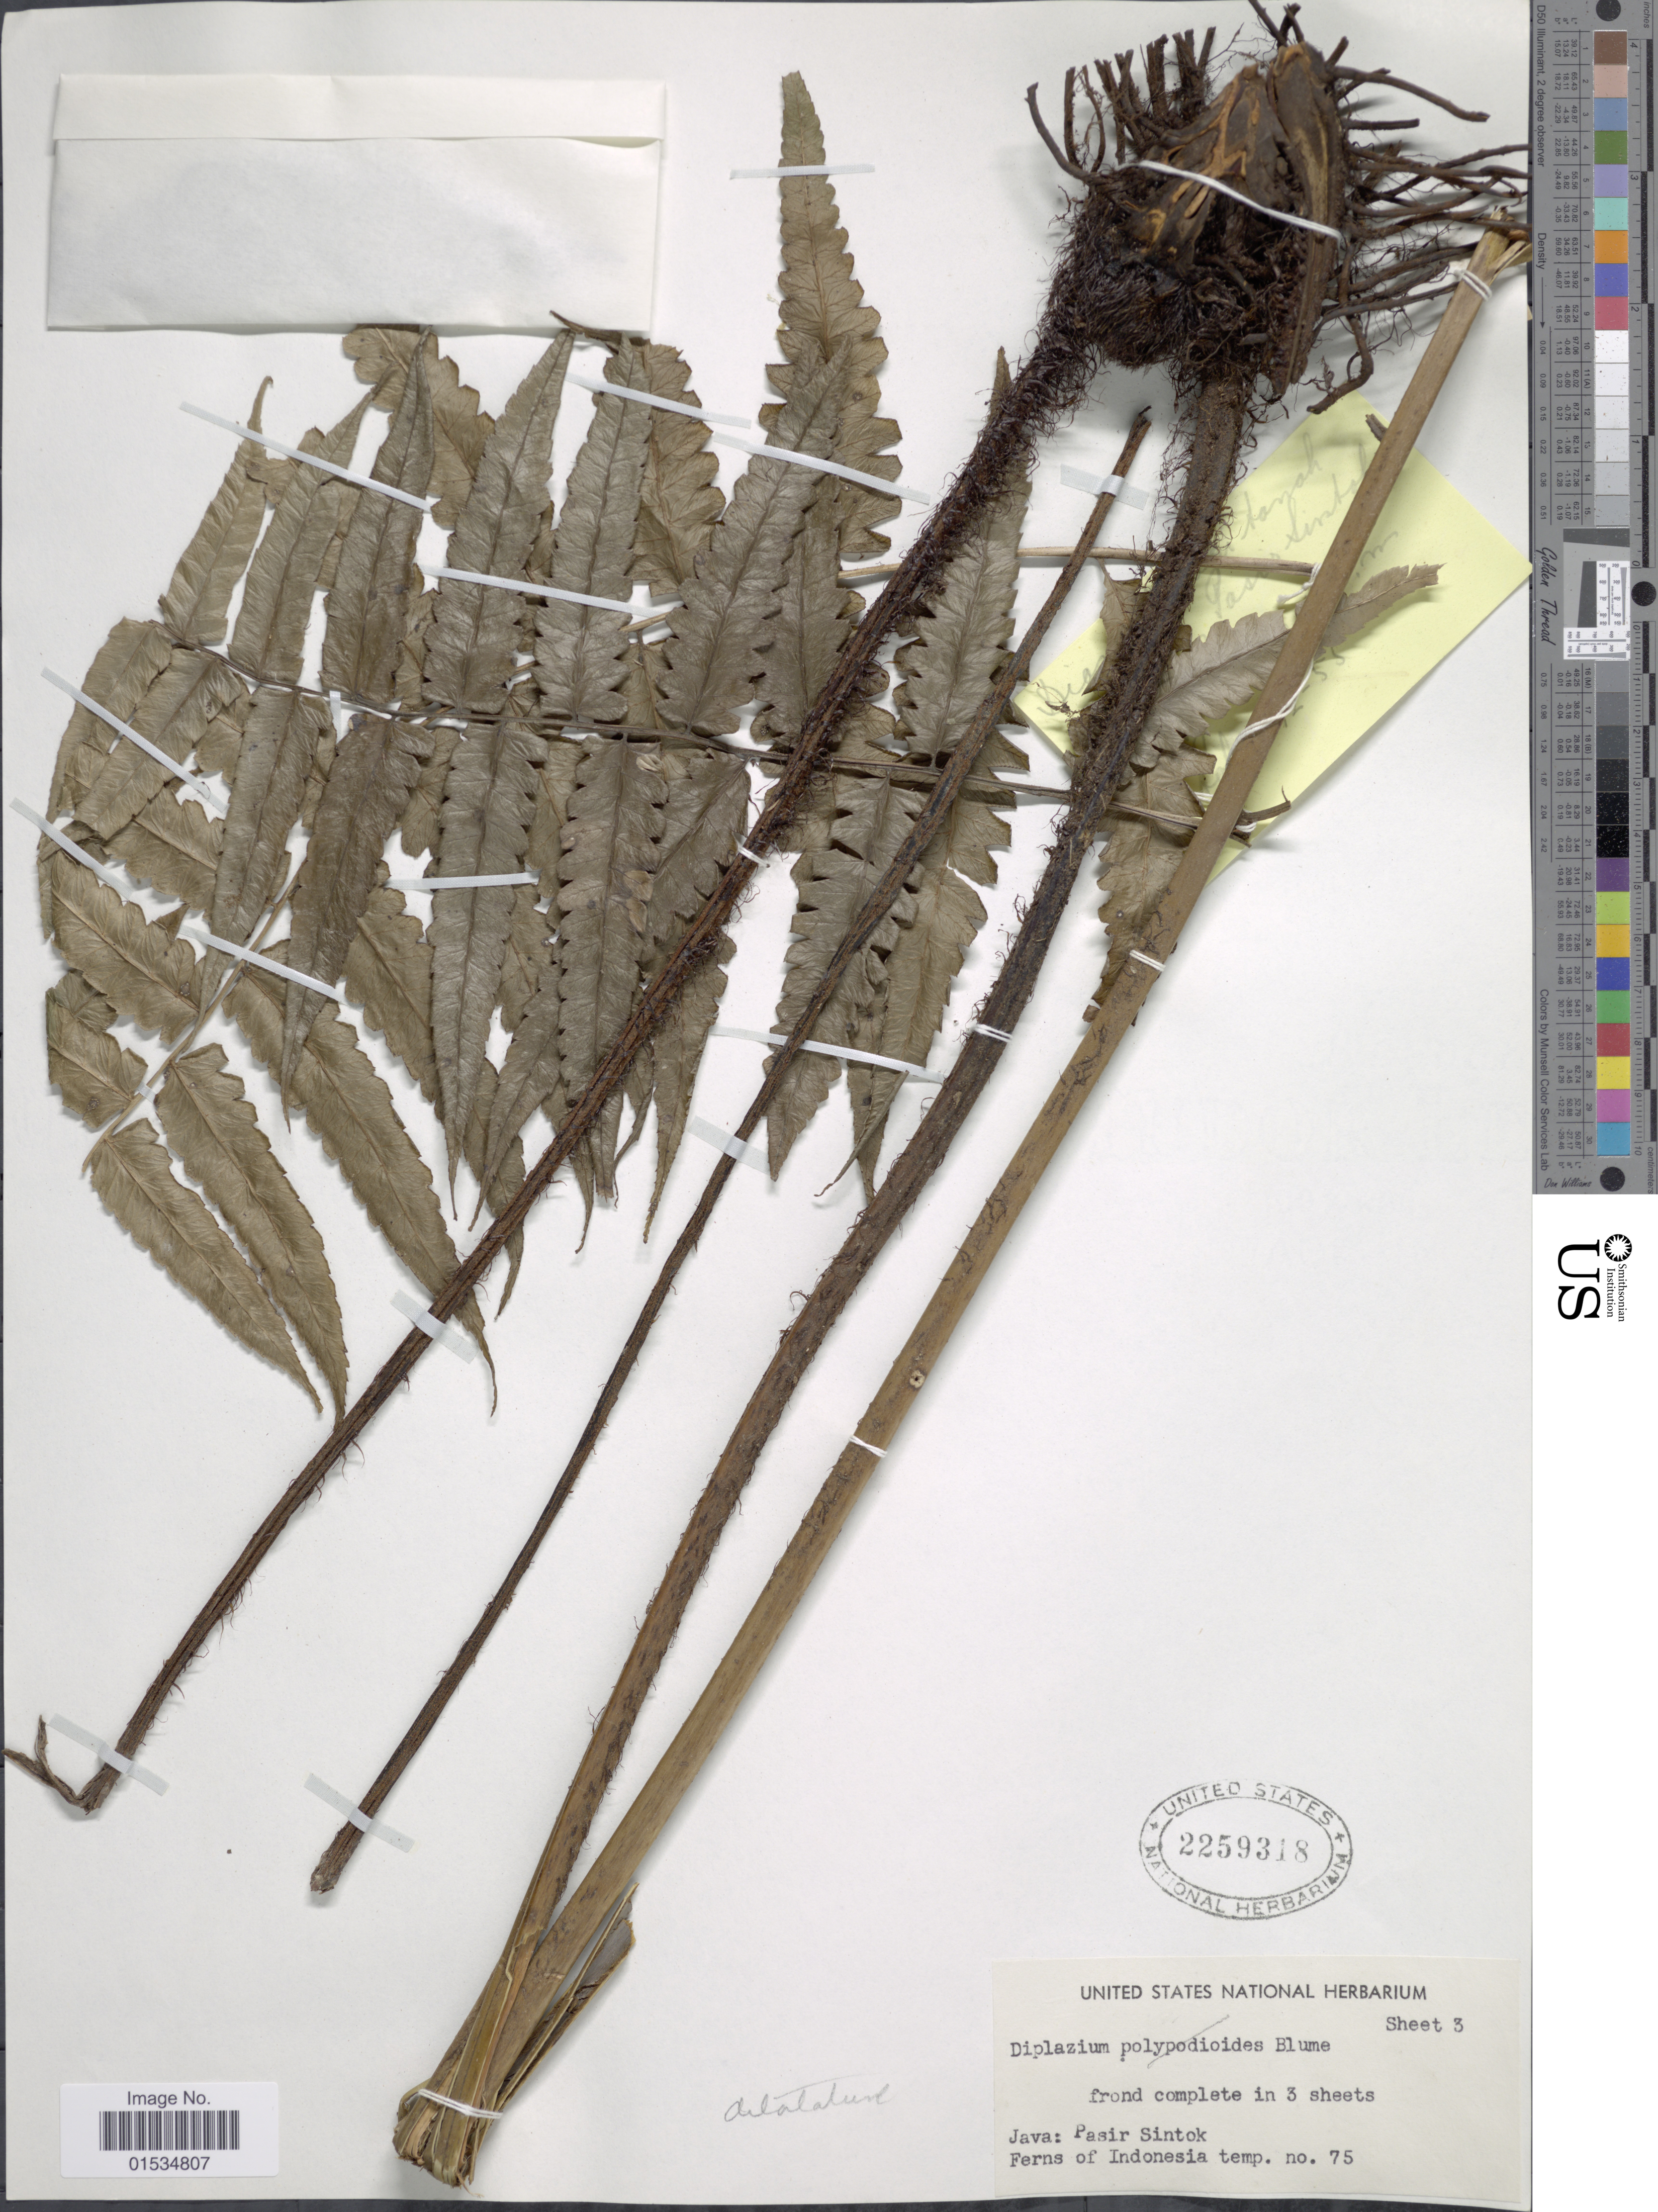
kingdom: Plantae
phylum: Tracheophyta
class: Polypodiopsida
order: Polypodiales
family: Athyriaceae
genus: Diplazium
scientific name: Diplazium dilatatum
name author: Blume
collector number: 75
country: Indonesia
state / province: Java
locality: Pasir Sintok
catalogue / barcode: US 2259318